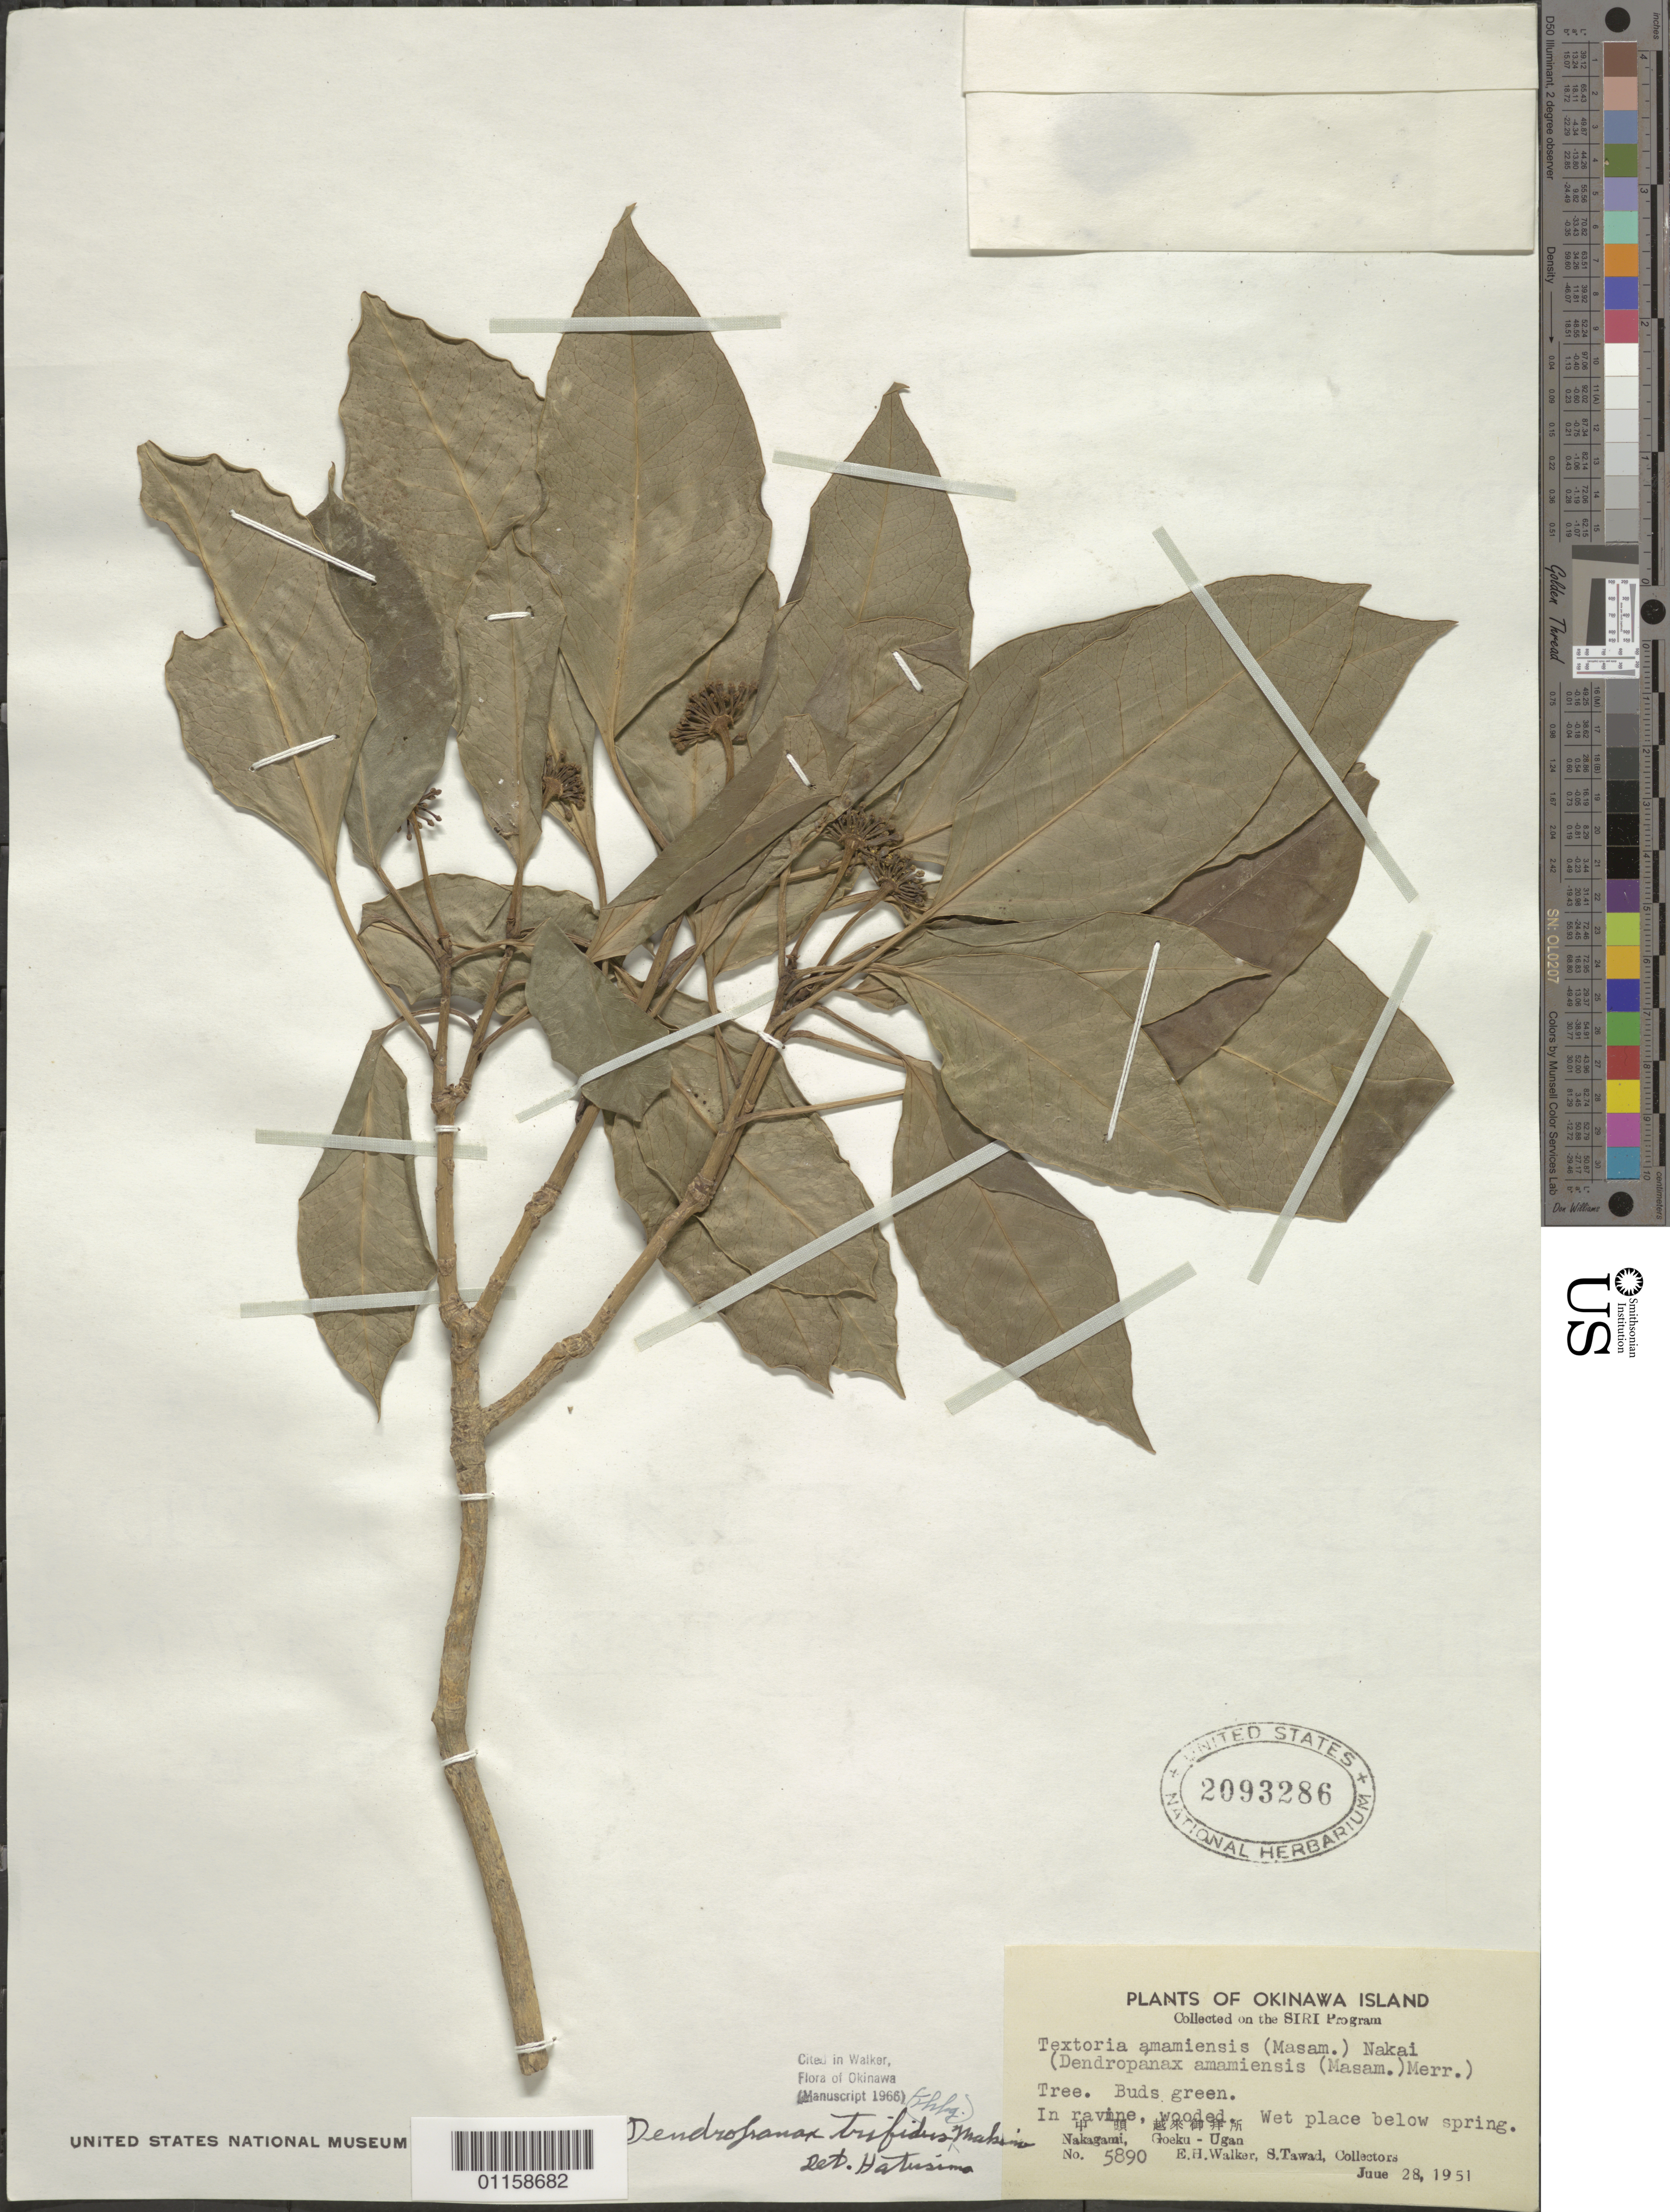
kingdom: Plantae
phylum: Tracheophyta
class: Magnoliopsida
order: Apiales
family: Araliaceae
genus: Dendropanax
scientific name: Dendropanax trifidus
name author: (Thunb.) Makino & Hara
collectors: E. H. Walker & S. Tawad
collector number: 5890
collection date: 1951-06-28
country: Japan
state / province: Okinawa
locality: Nakagami, Goeku-Ugan.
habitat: Tree, in ravine, wooded. Wet place.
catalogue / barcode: US 2093286